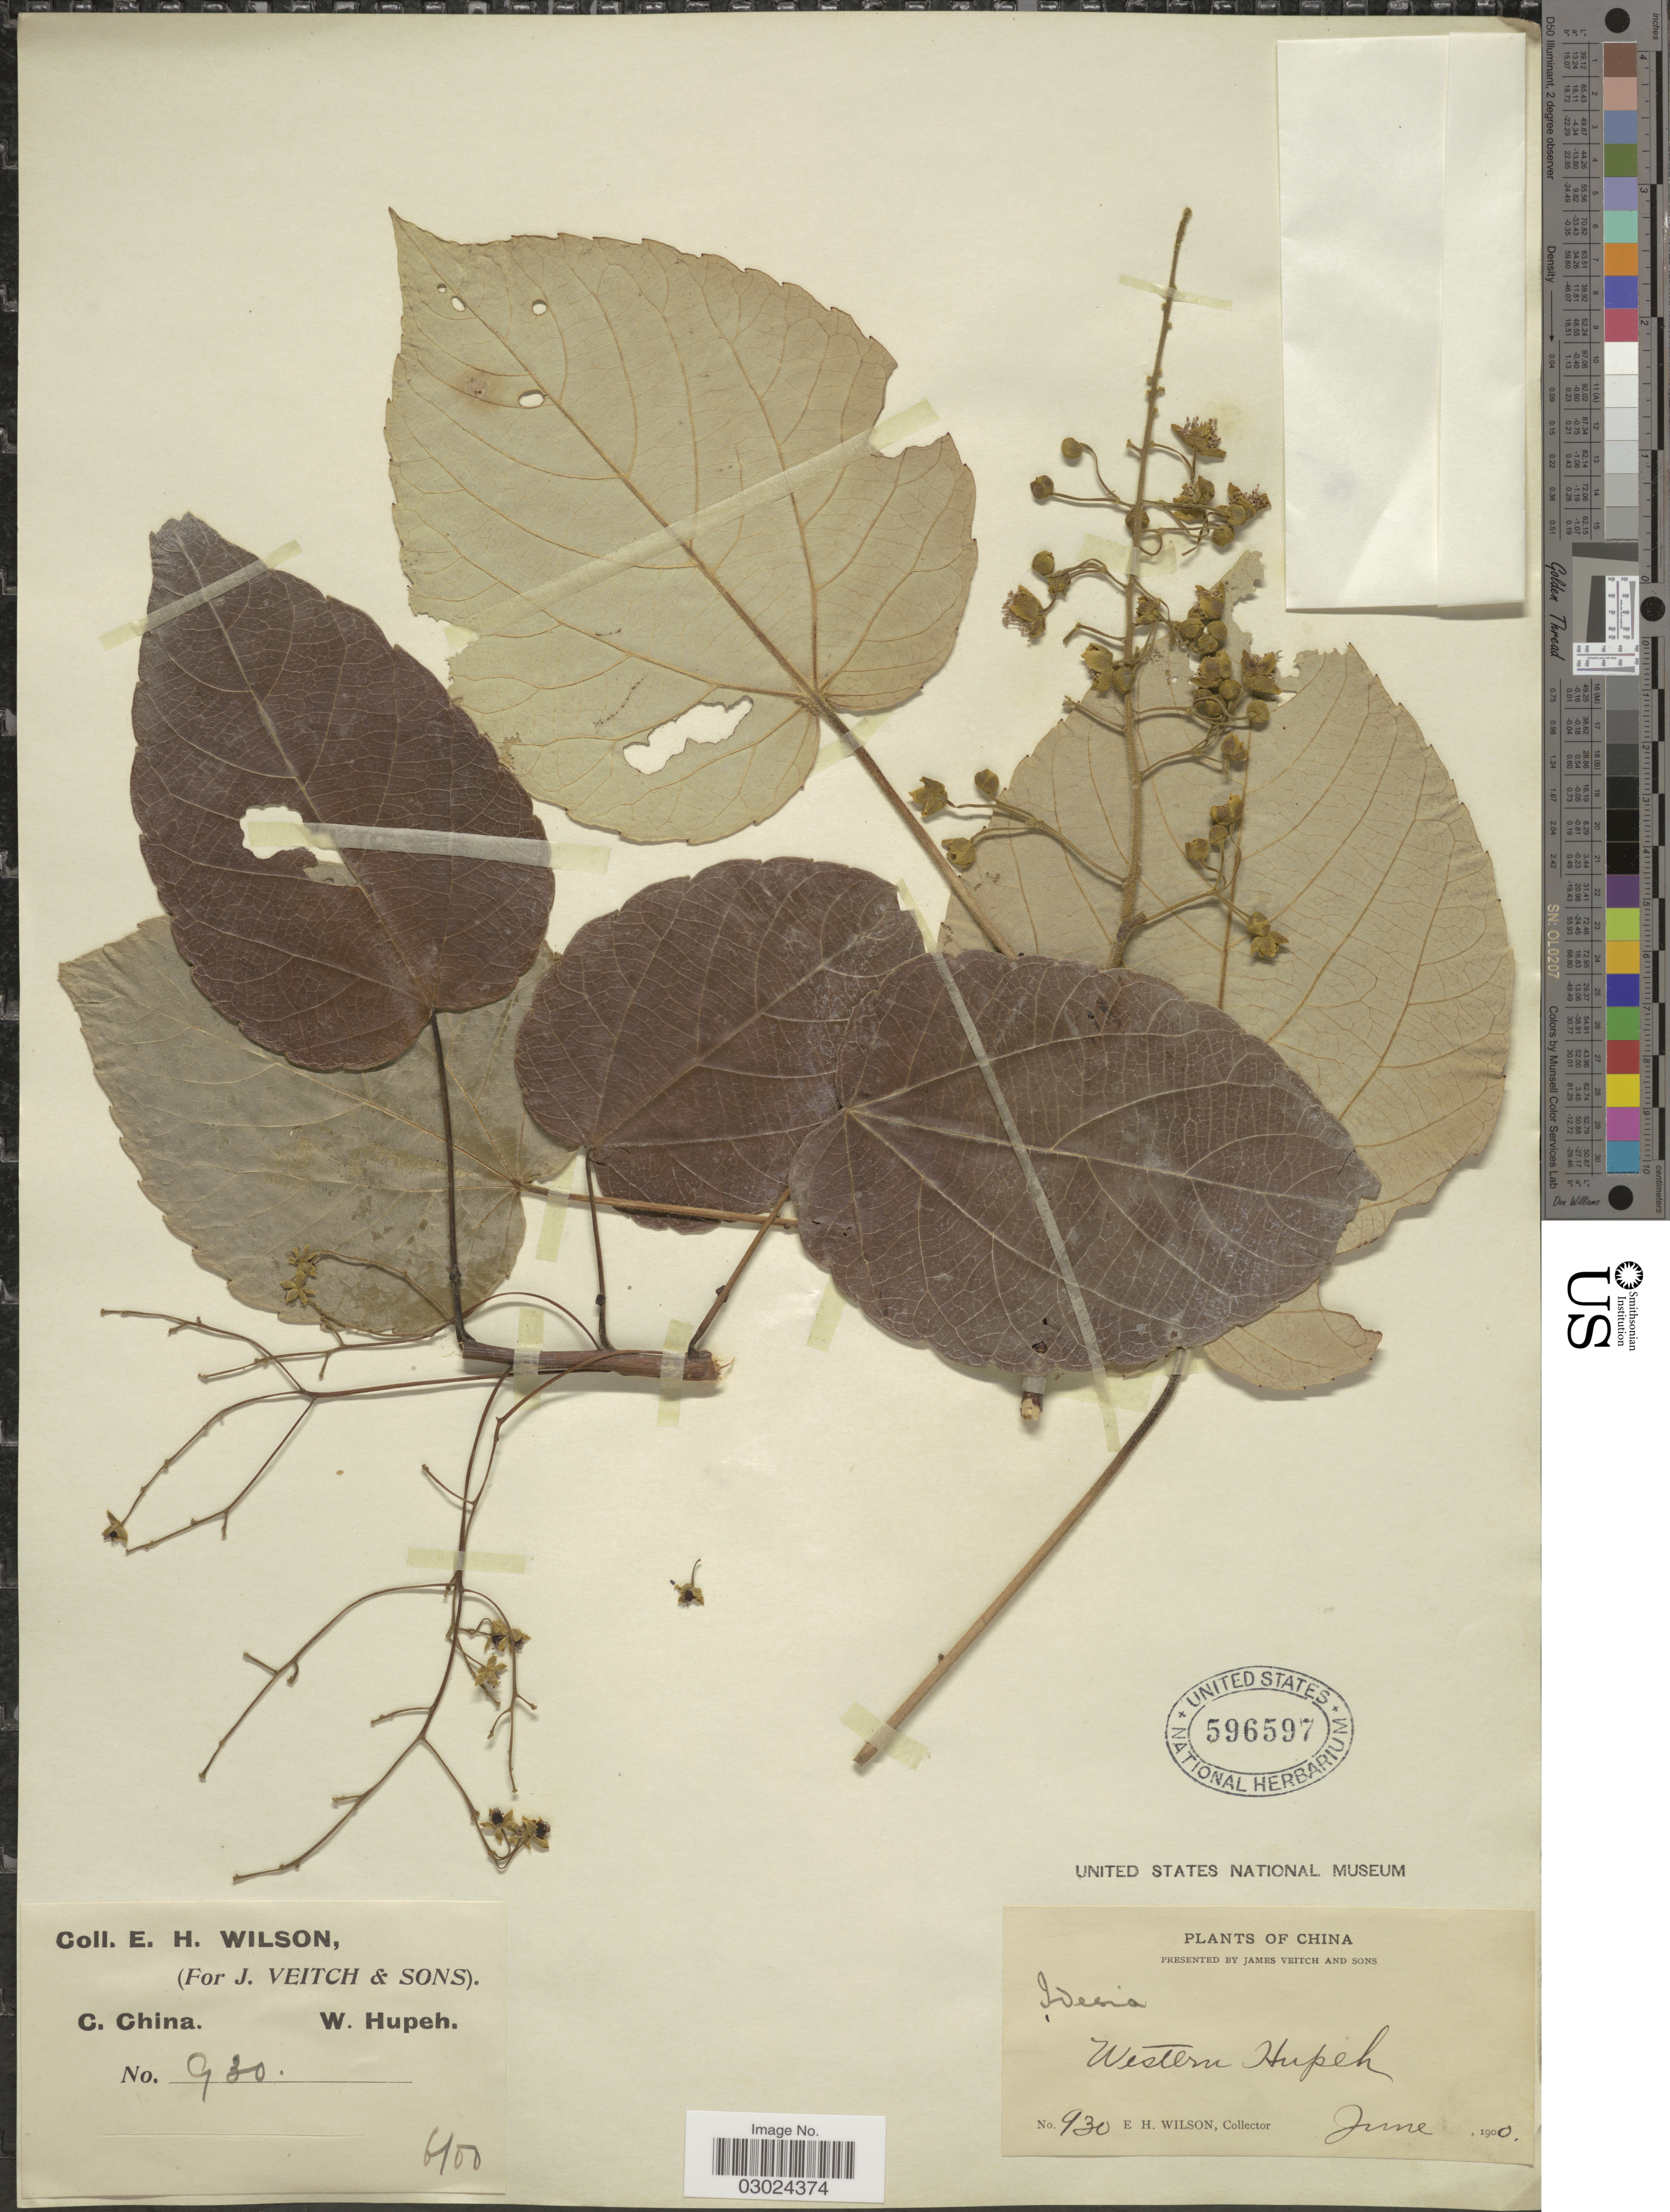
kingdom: Plantae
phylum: Tracheophyta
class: Magnoliopsida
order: Malpighiales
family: Salicaceae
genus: Idesia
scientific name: Idesia polycarpa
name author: Maxim.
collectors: E. Wilson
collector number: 930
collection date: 1900-06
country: China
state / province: Hubei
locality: C. China. W. Hupeh. Western Hupeh.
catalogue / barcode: US 596597